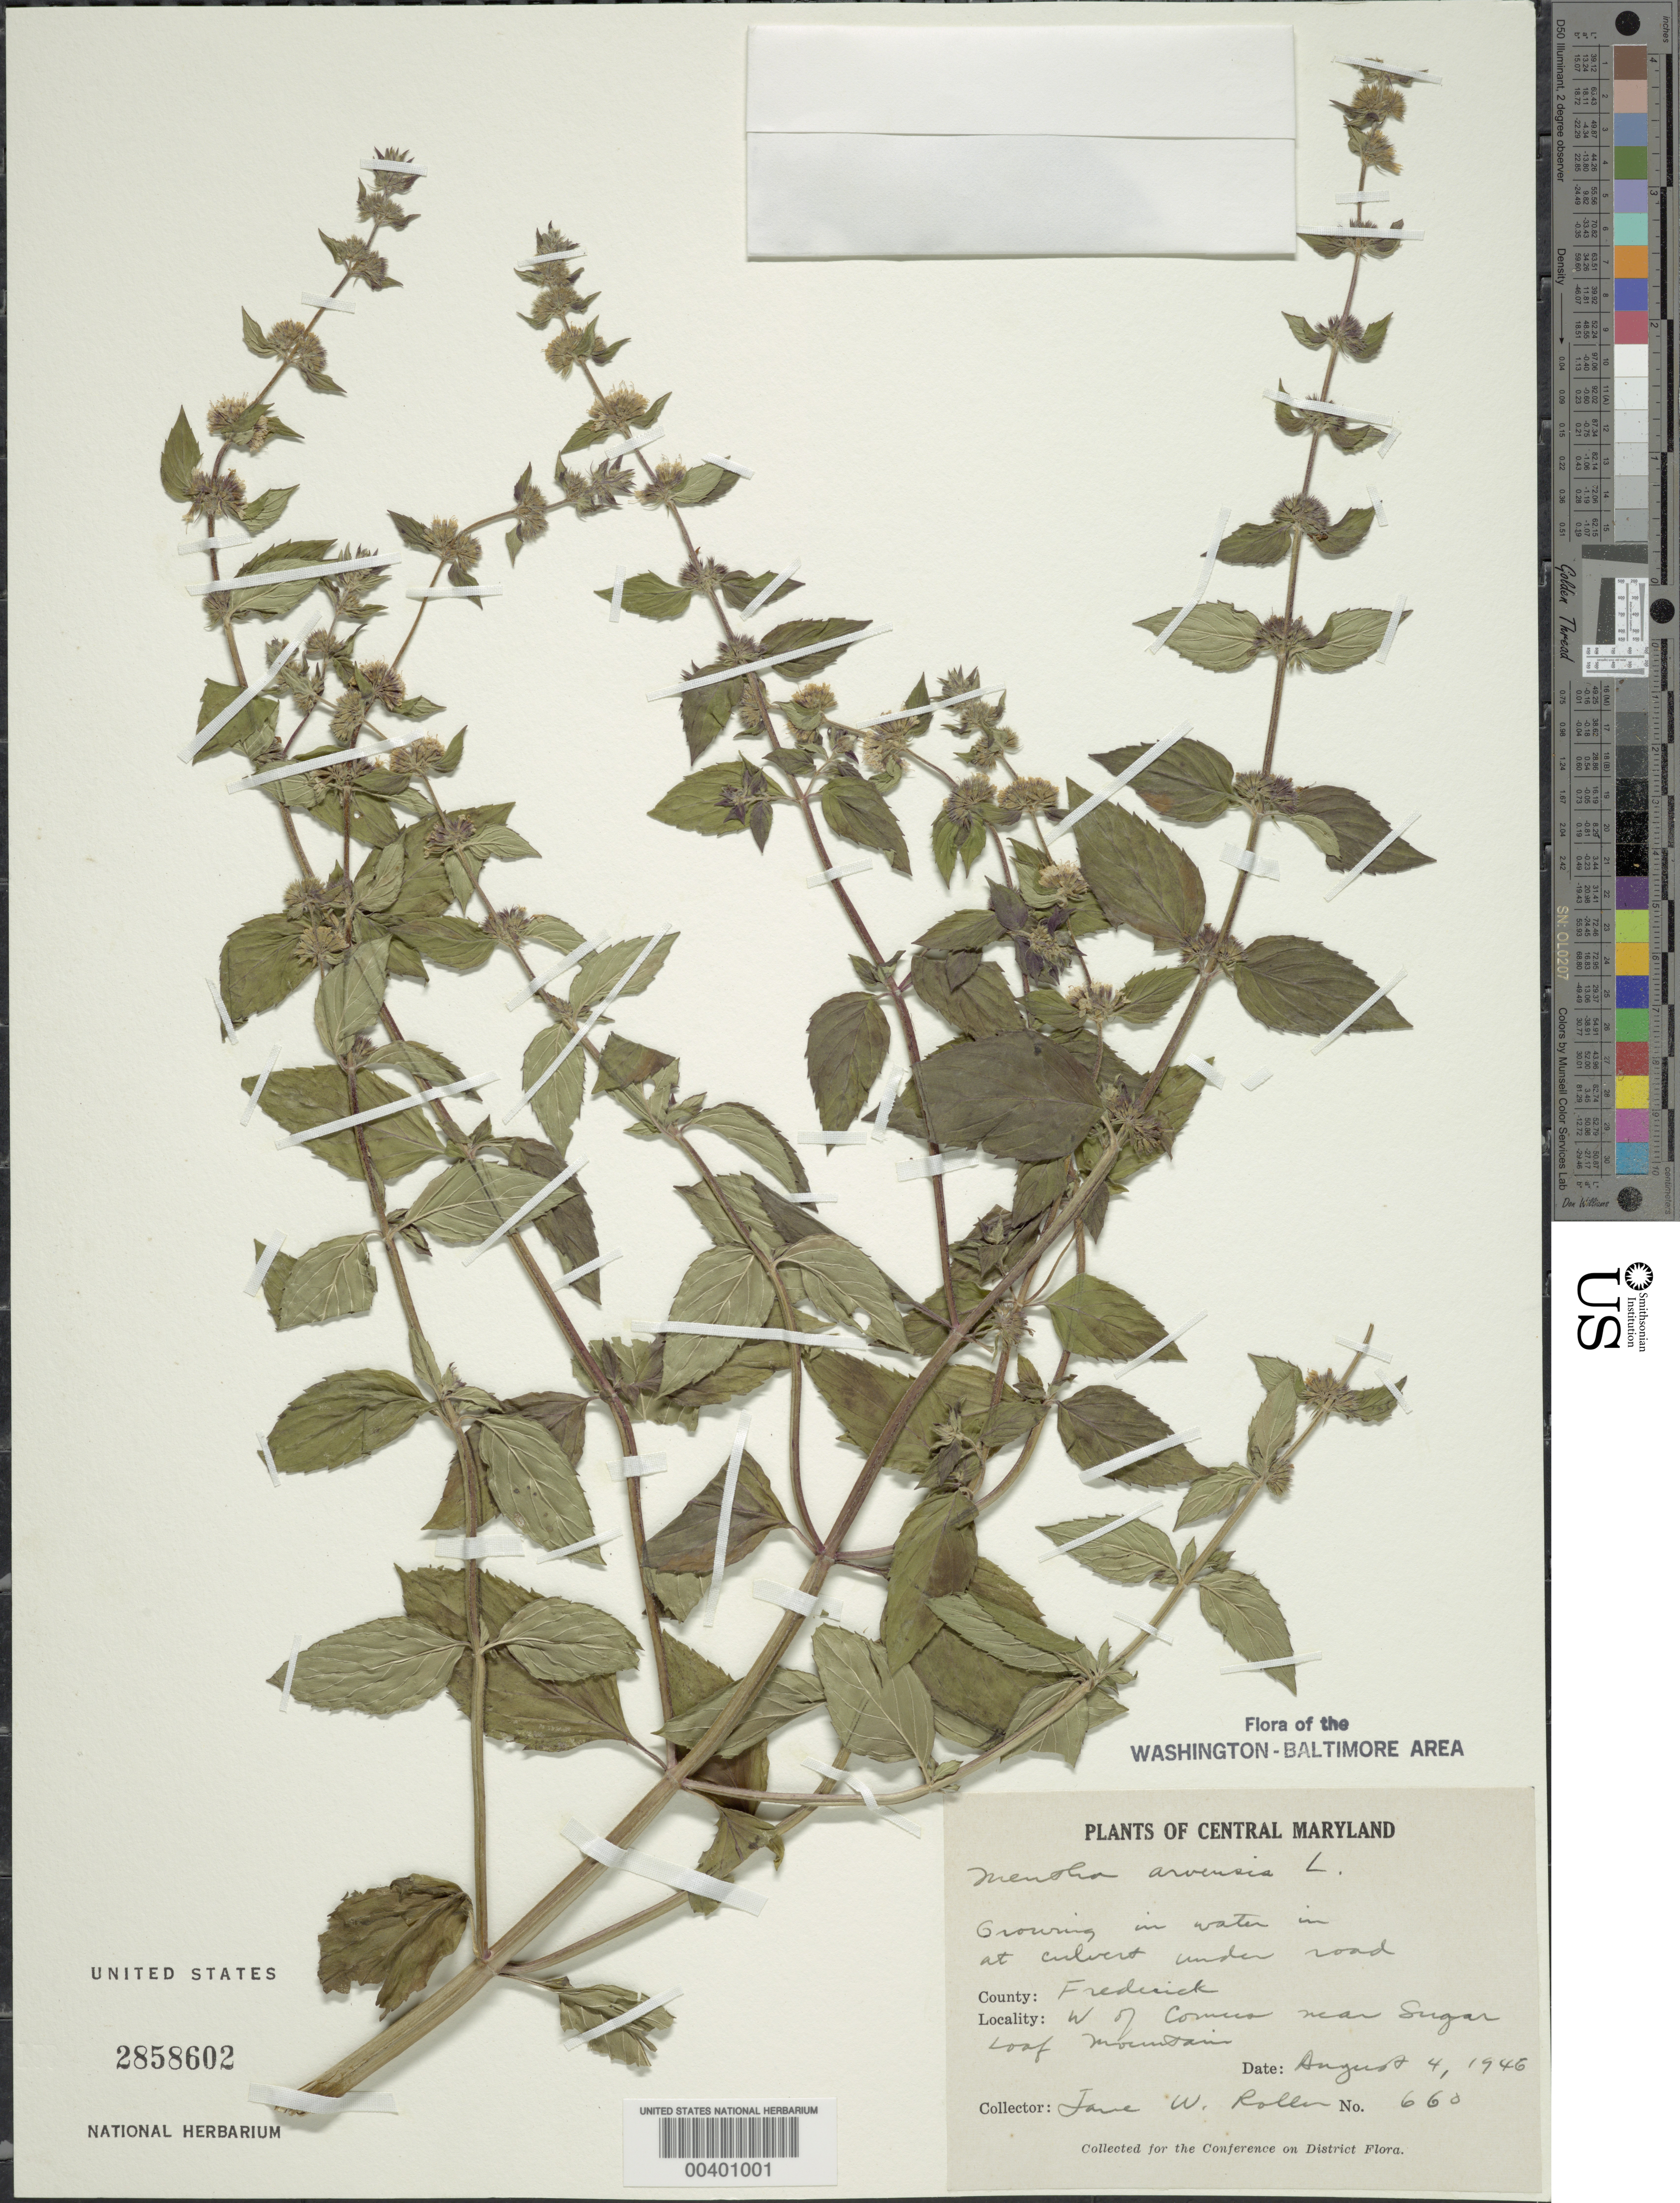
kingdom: Plantae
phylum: Tracheophyta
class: Magnoliopsida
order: Lamiales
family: Lamiaceae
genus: Mentha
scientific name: Mentha arvensis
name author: L.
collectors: J. W. Roller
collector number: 660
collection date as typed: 04 Aug 1946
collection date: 1946-08-04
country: United States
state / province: Maryland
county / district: Frederick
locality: West of Comus, near Sugar Loaf Mountain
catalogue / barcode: US 2858602